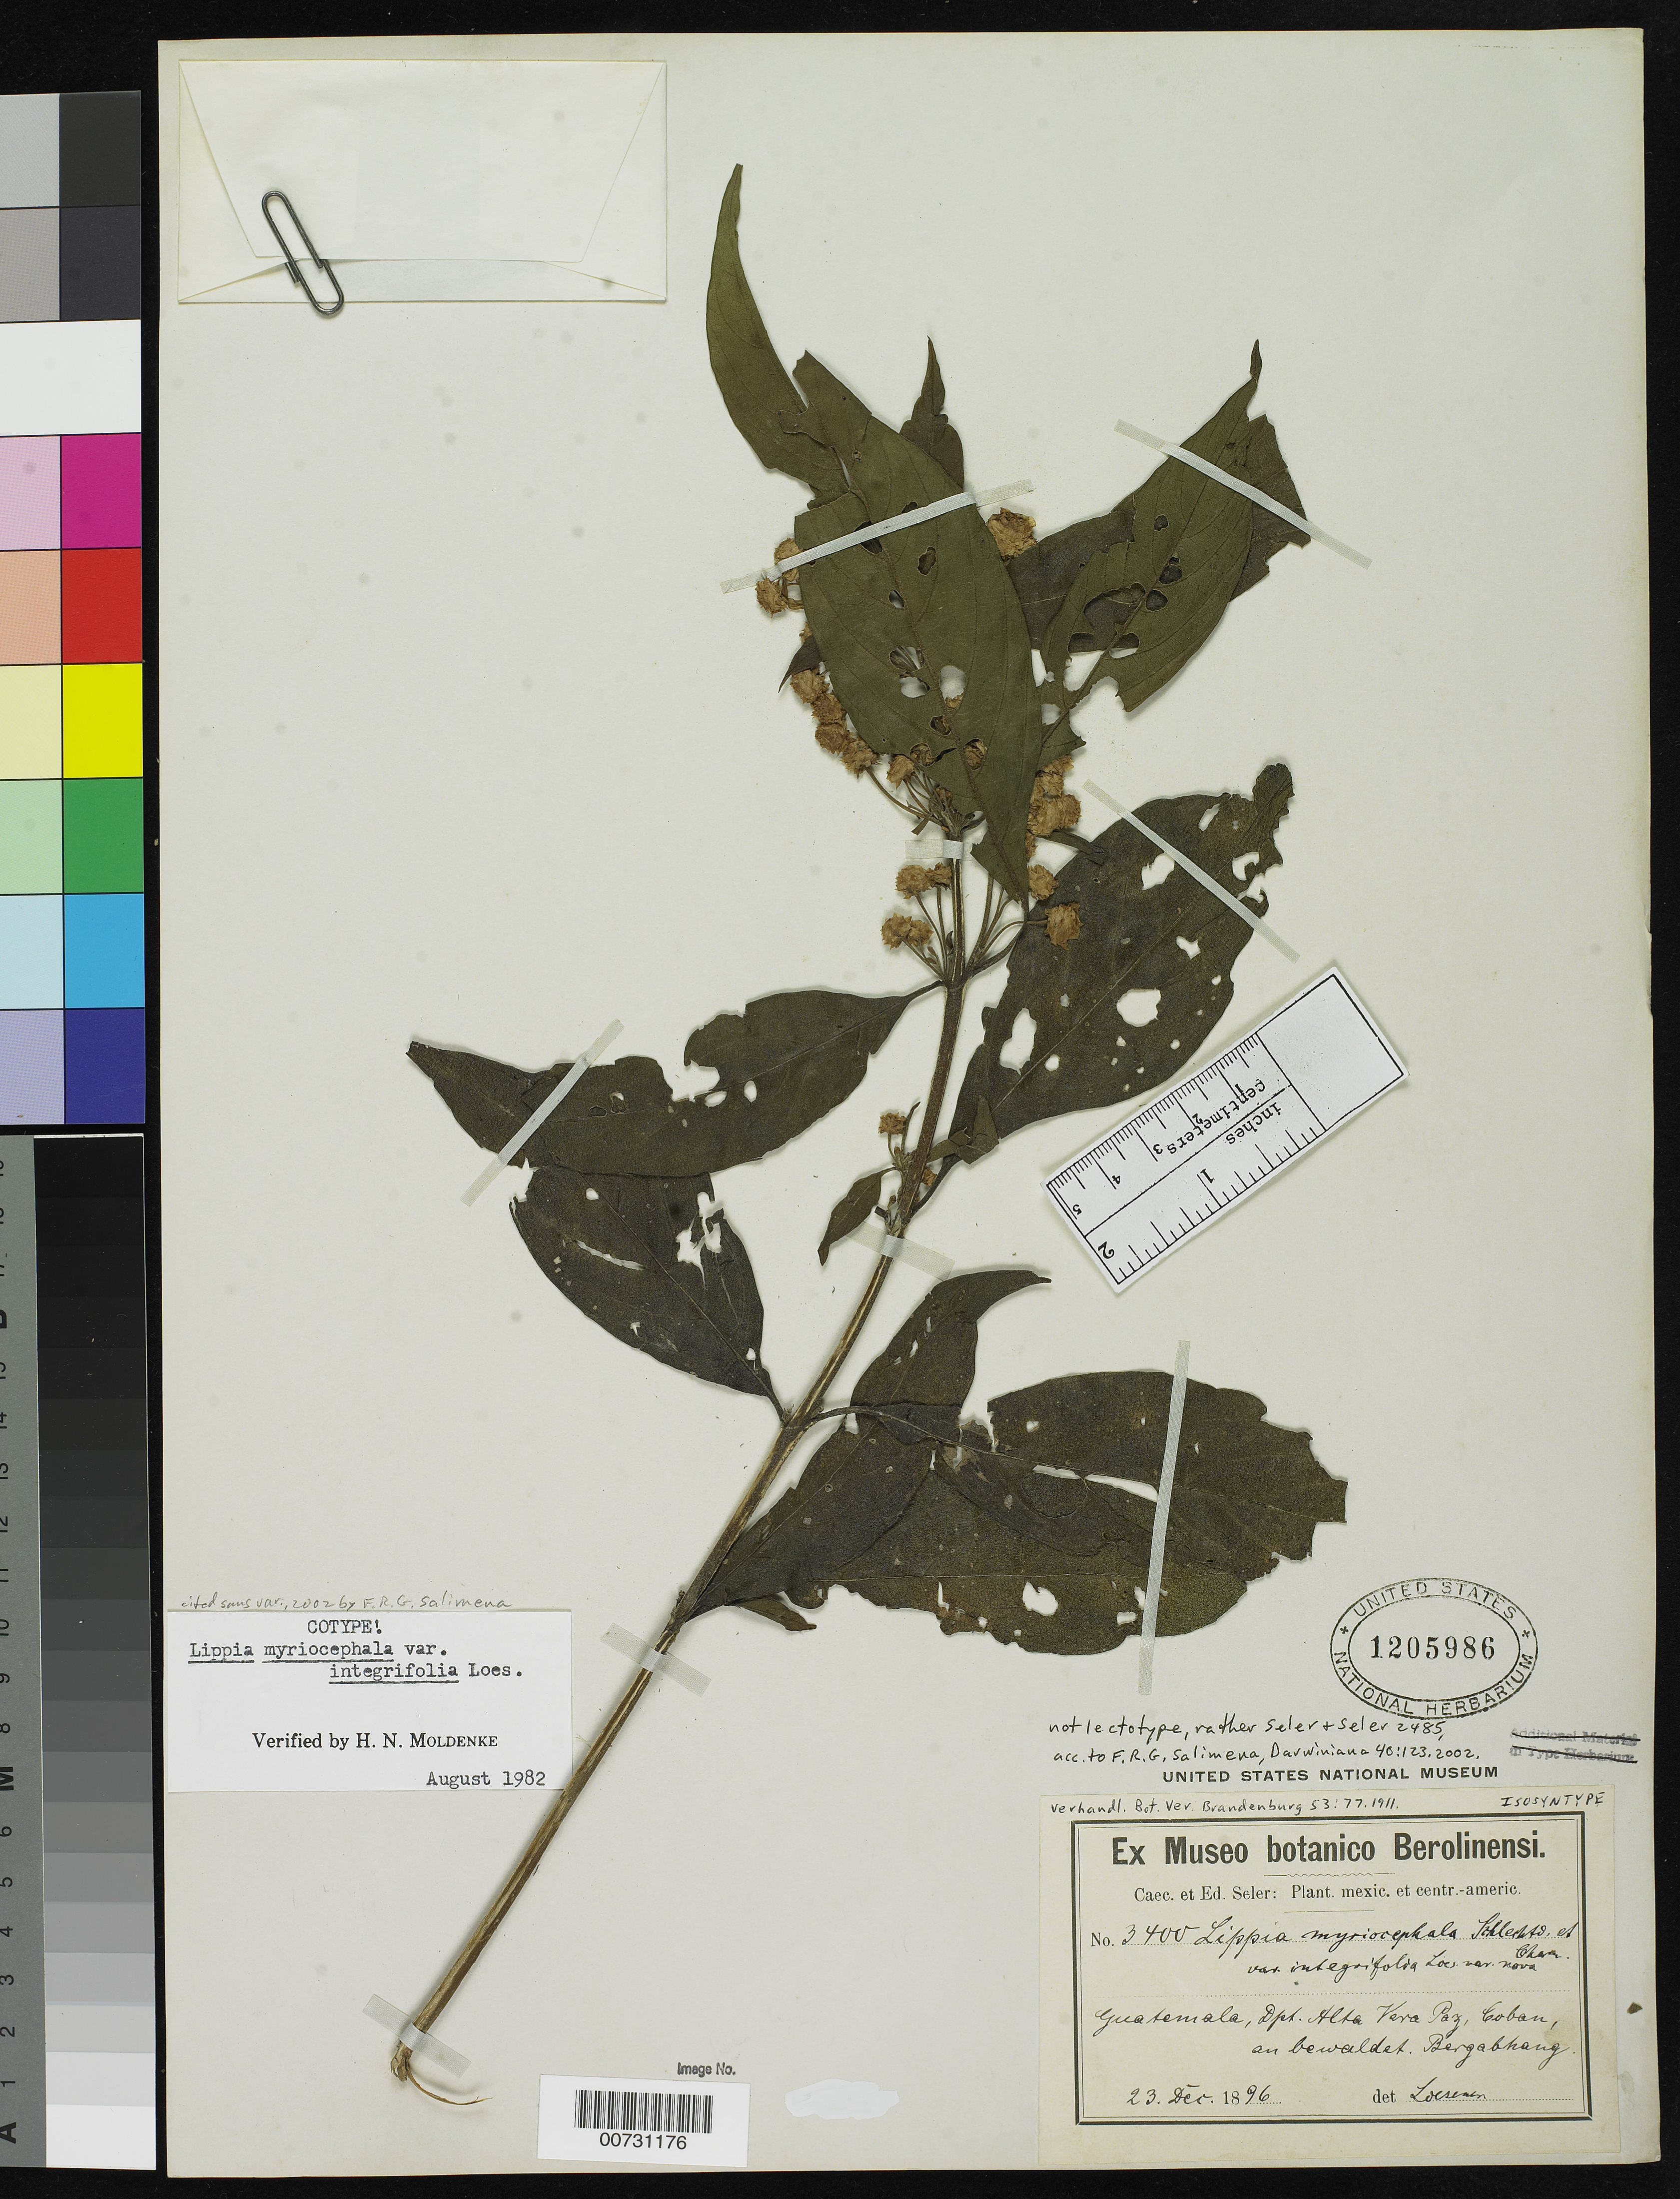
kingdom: Plantae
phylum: Tracheophyta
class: Magnoliopsida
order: Lamiales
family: Verbenaceae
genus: Lippia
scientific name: Lippia myriocephala var. integrifolia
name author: Loes.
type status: Isosyntype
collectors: C. Seler & E. Seler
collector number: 3400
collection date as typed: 23 Dec 1896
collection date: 1896-12-23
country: Guatemala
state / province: Alta Verapaz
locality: Coban, an bewaldet. Bergabhang.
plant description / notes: Seler & Seler 2485 selected as lectotype by F.R.G. Salimena, Darwiniana 40: 123.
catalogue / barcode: US 1205986